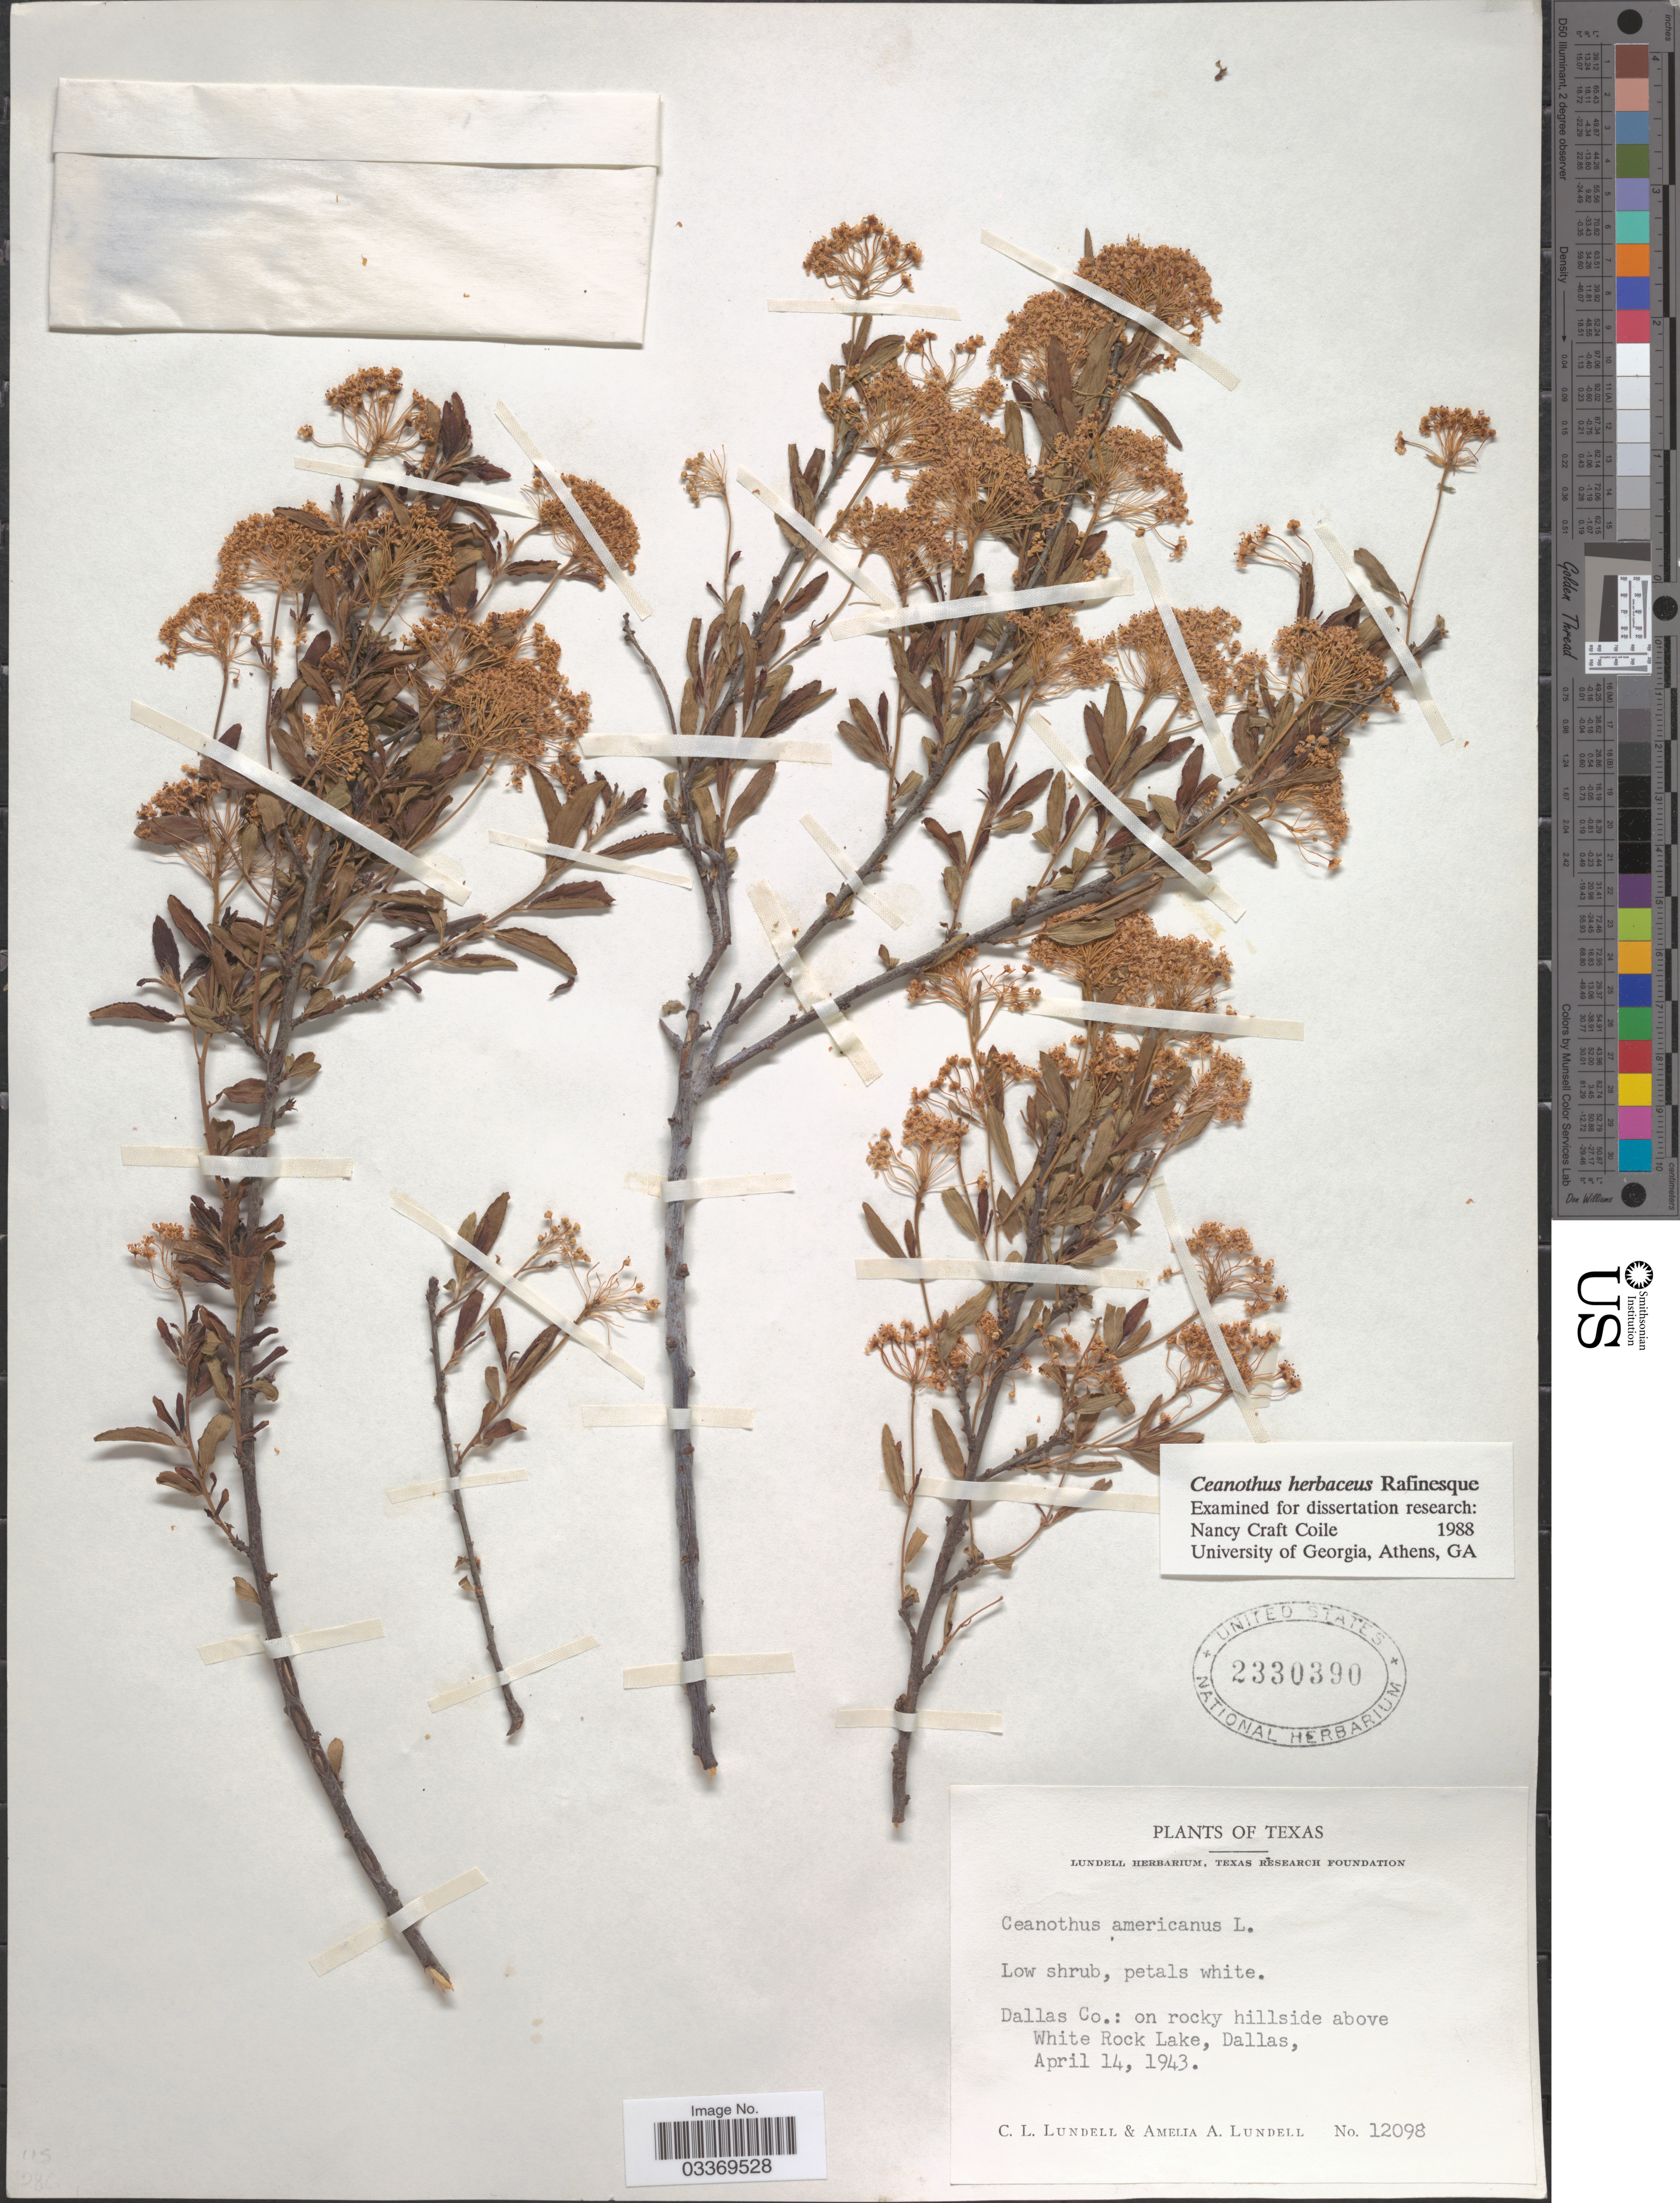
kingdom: Plantae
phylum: Tracheophyta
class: Magnoliopsida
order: Rosales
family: Rhamnaceae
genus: Ceanothus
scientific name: Ceanothus ovatus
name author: Desf.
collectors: C. L. Lundell & A. A. Lundell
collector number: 12098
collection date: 1943-04-14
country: United States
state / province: Texas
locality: Dallas Co.: on rocky hillside above White Rock Lake, Dallas.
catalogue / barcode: US 2330390